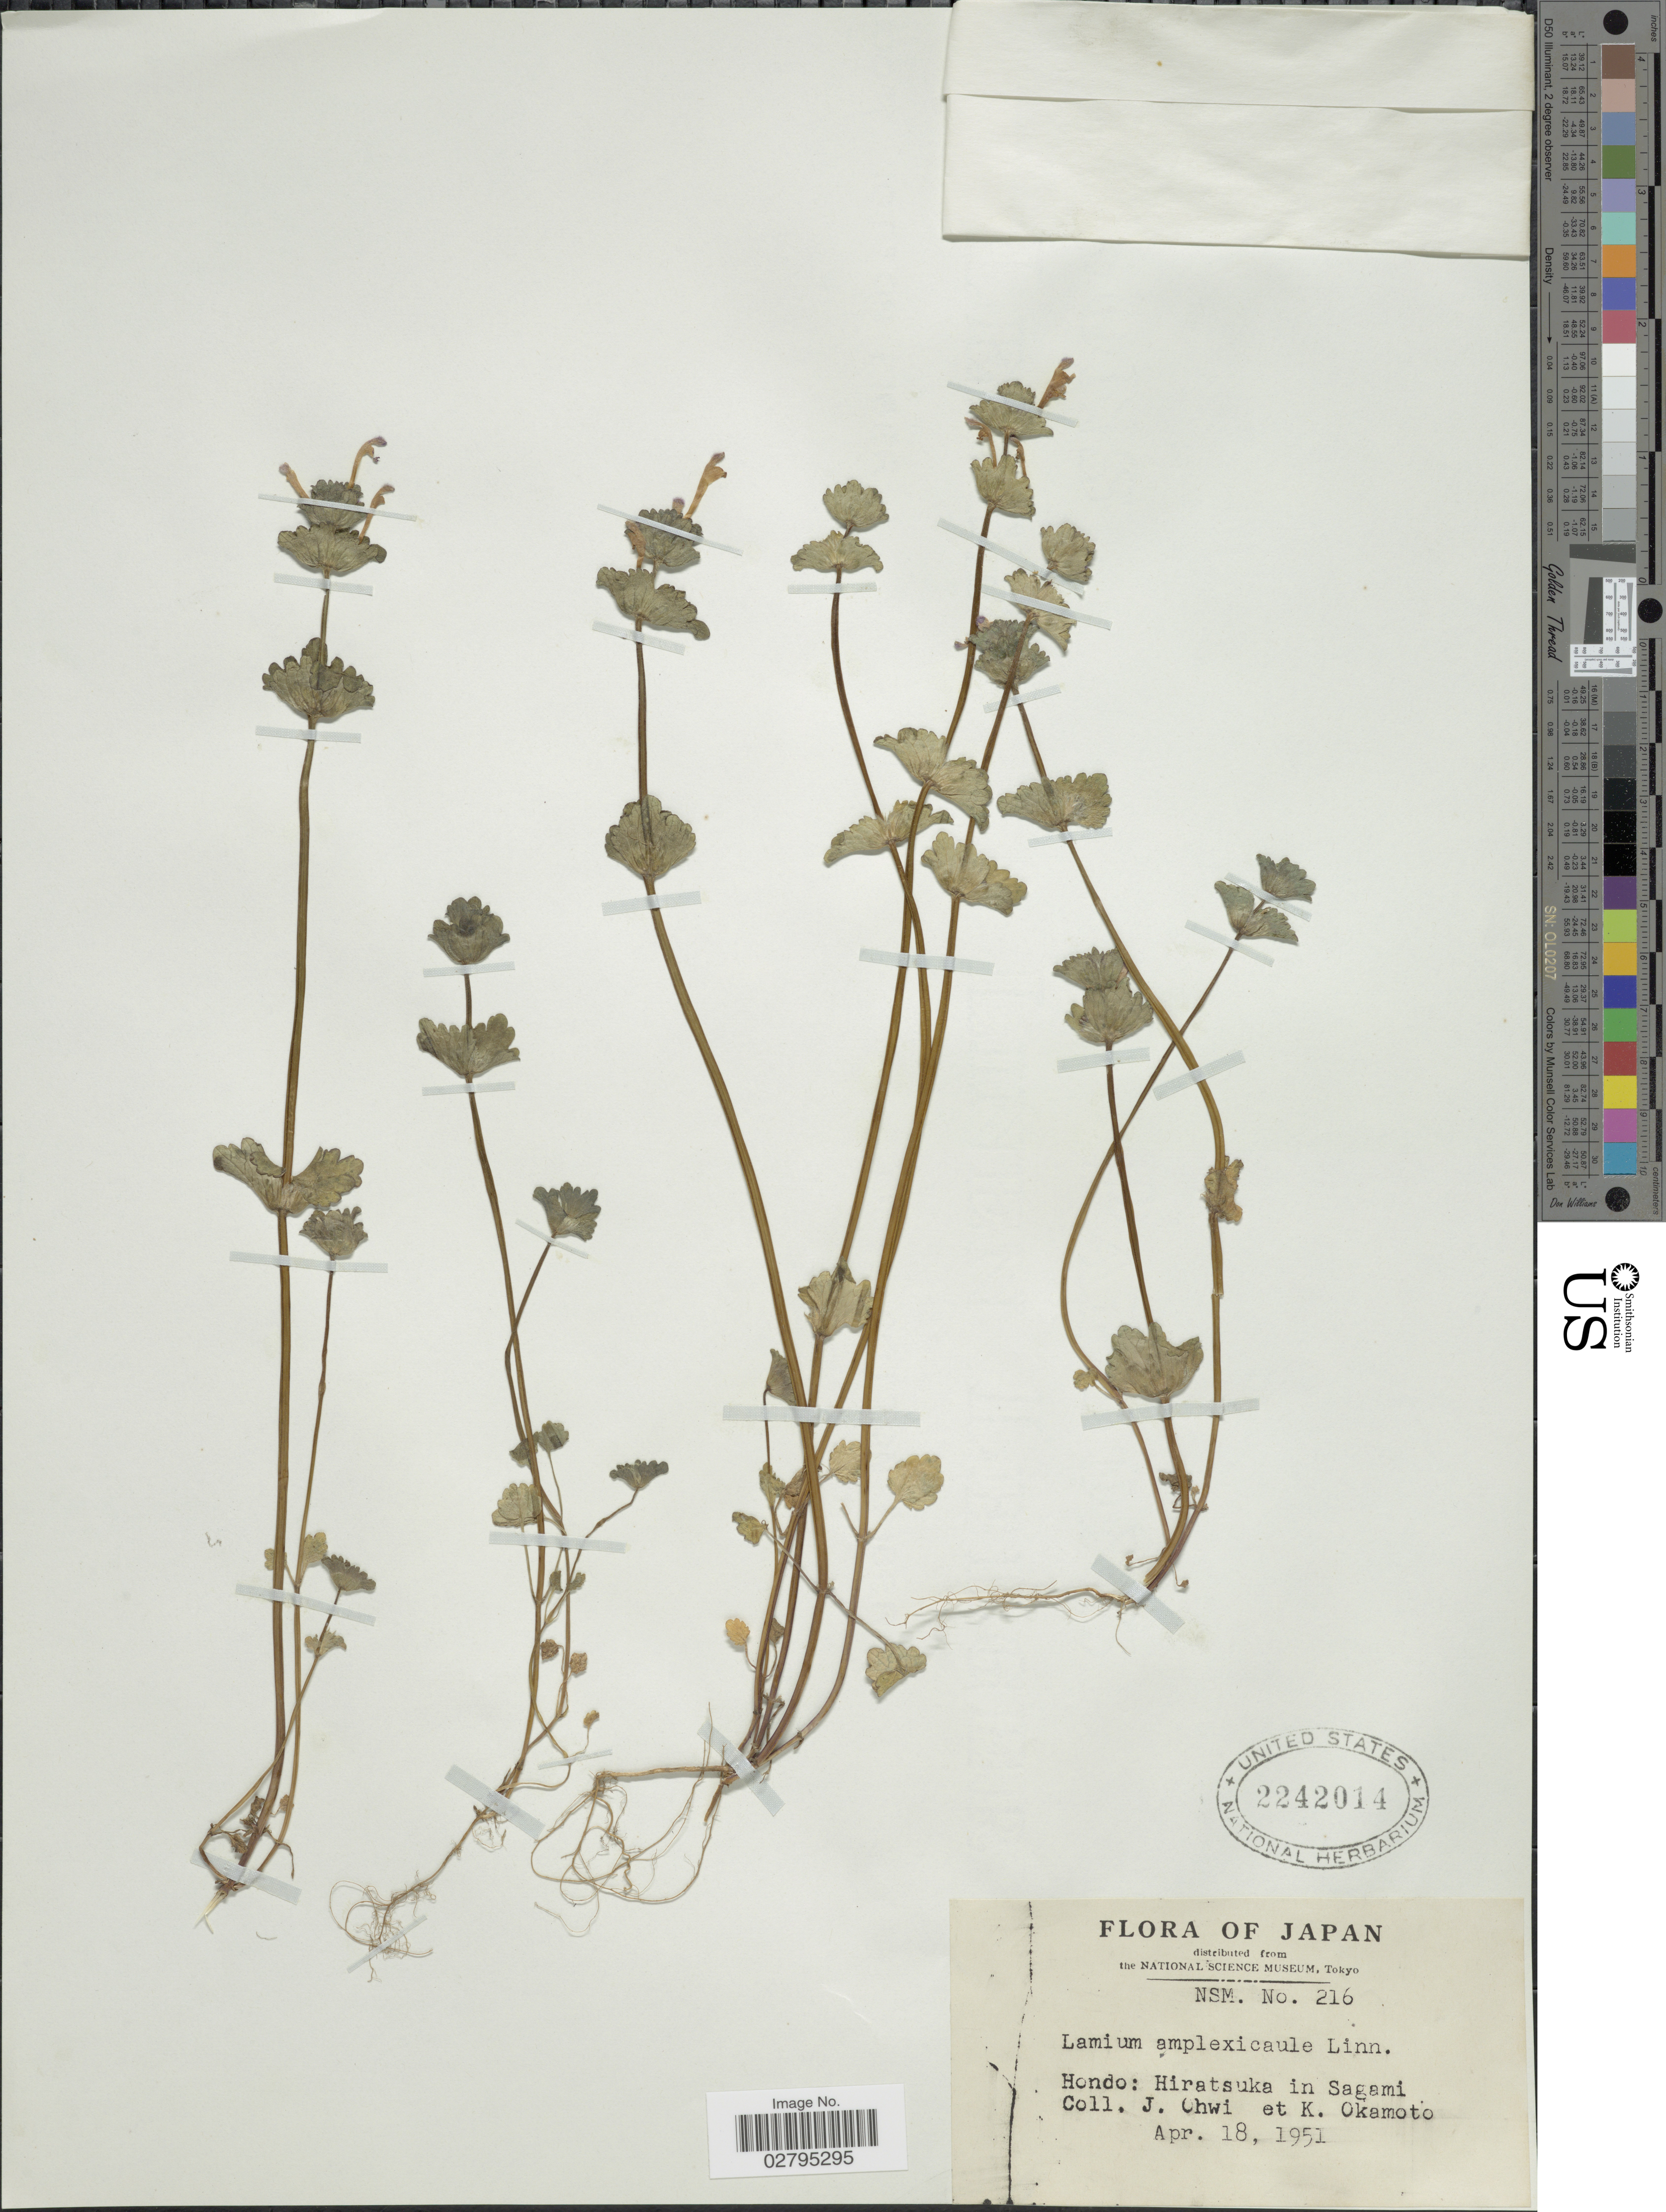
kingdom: Plantae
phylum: Tracheophyta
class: Magnoliopsida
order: Lamiales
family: Lamiaceae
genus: Lamium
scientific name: Lamium amplexicaule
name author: L.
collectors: J. Ohwi & K. Okamoto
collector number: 216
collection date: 1951-04-18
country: Japan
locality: Hondo: Hiratsuka in Sagami.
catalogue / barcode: US 2242014